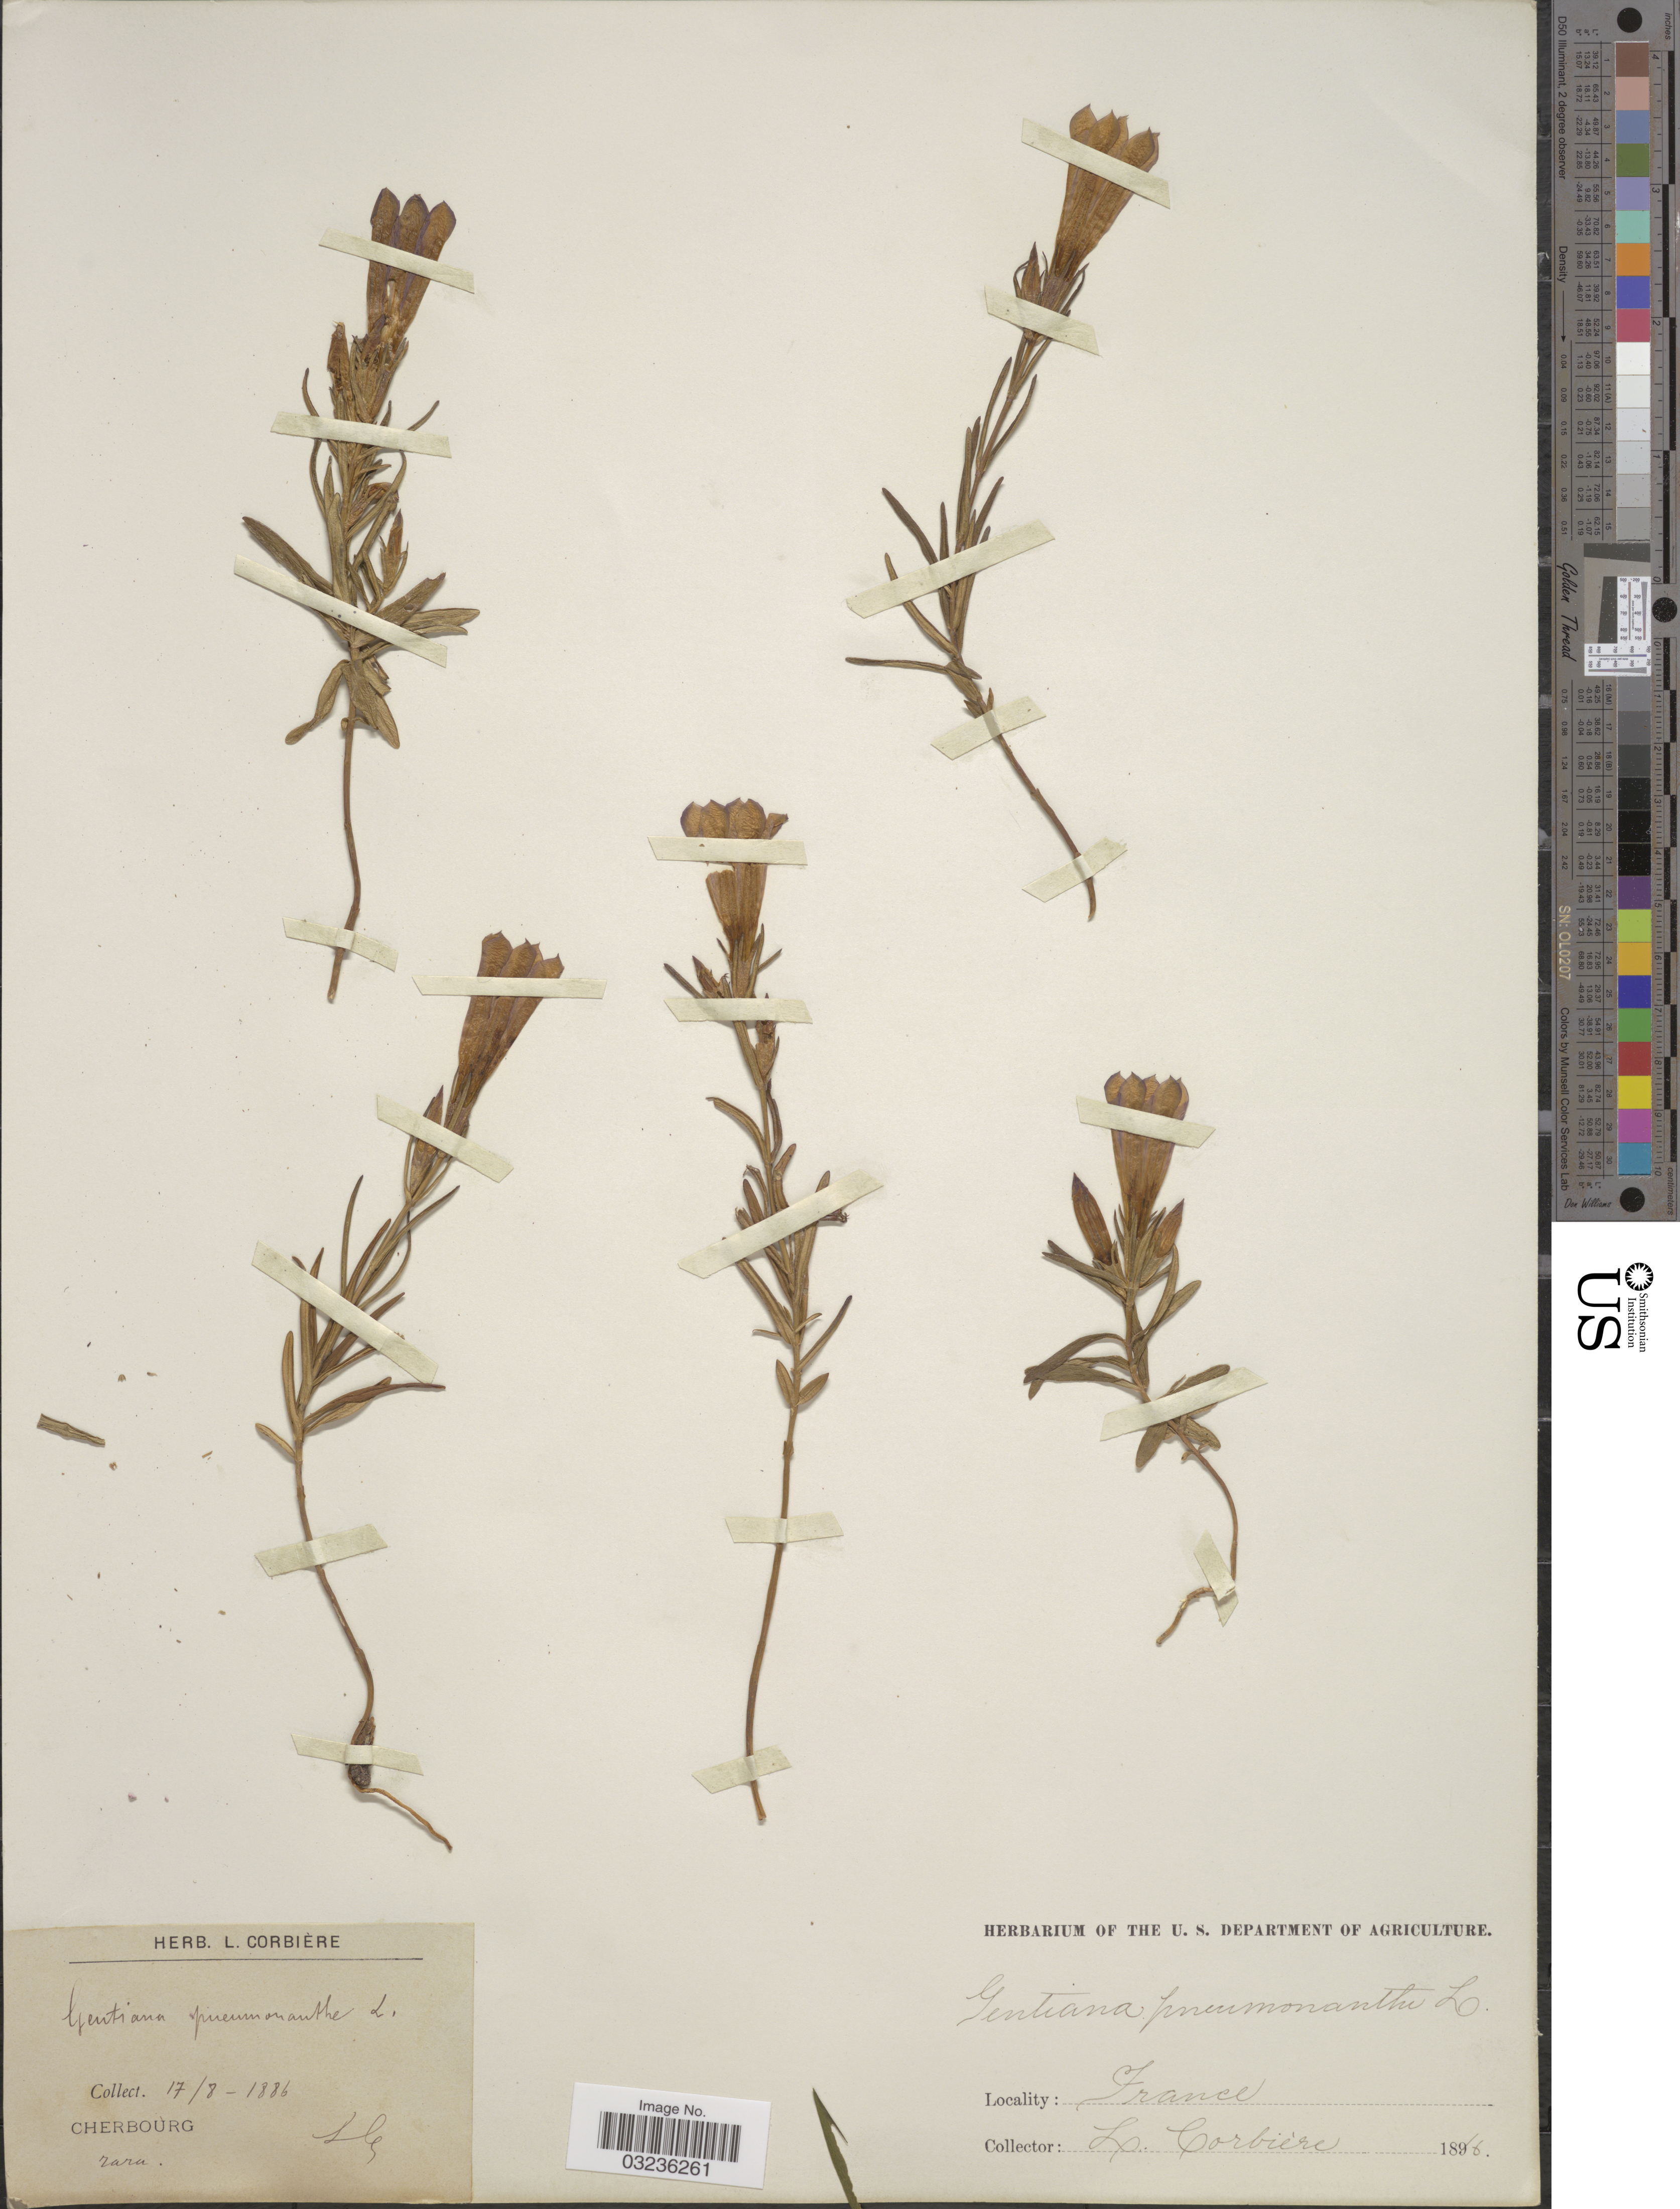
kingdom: Plantae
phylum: Tracheophyta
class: Magnoliopsida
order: Gentianales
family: Gentianaceae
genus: Gentiana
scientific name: Gentiana pneumonanthe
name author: L.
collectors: L. Corbière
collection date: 1886-08-17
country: France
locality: Cherbourg.